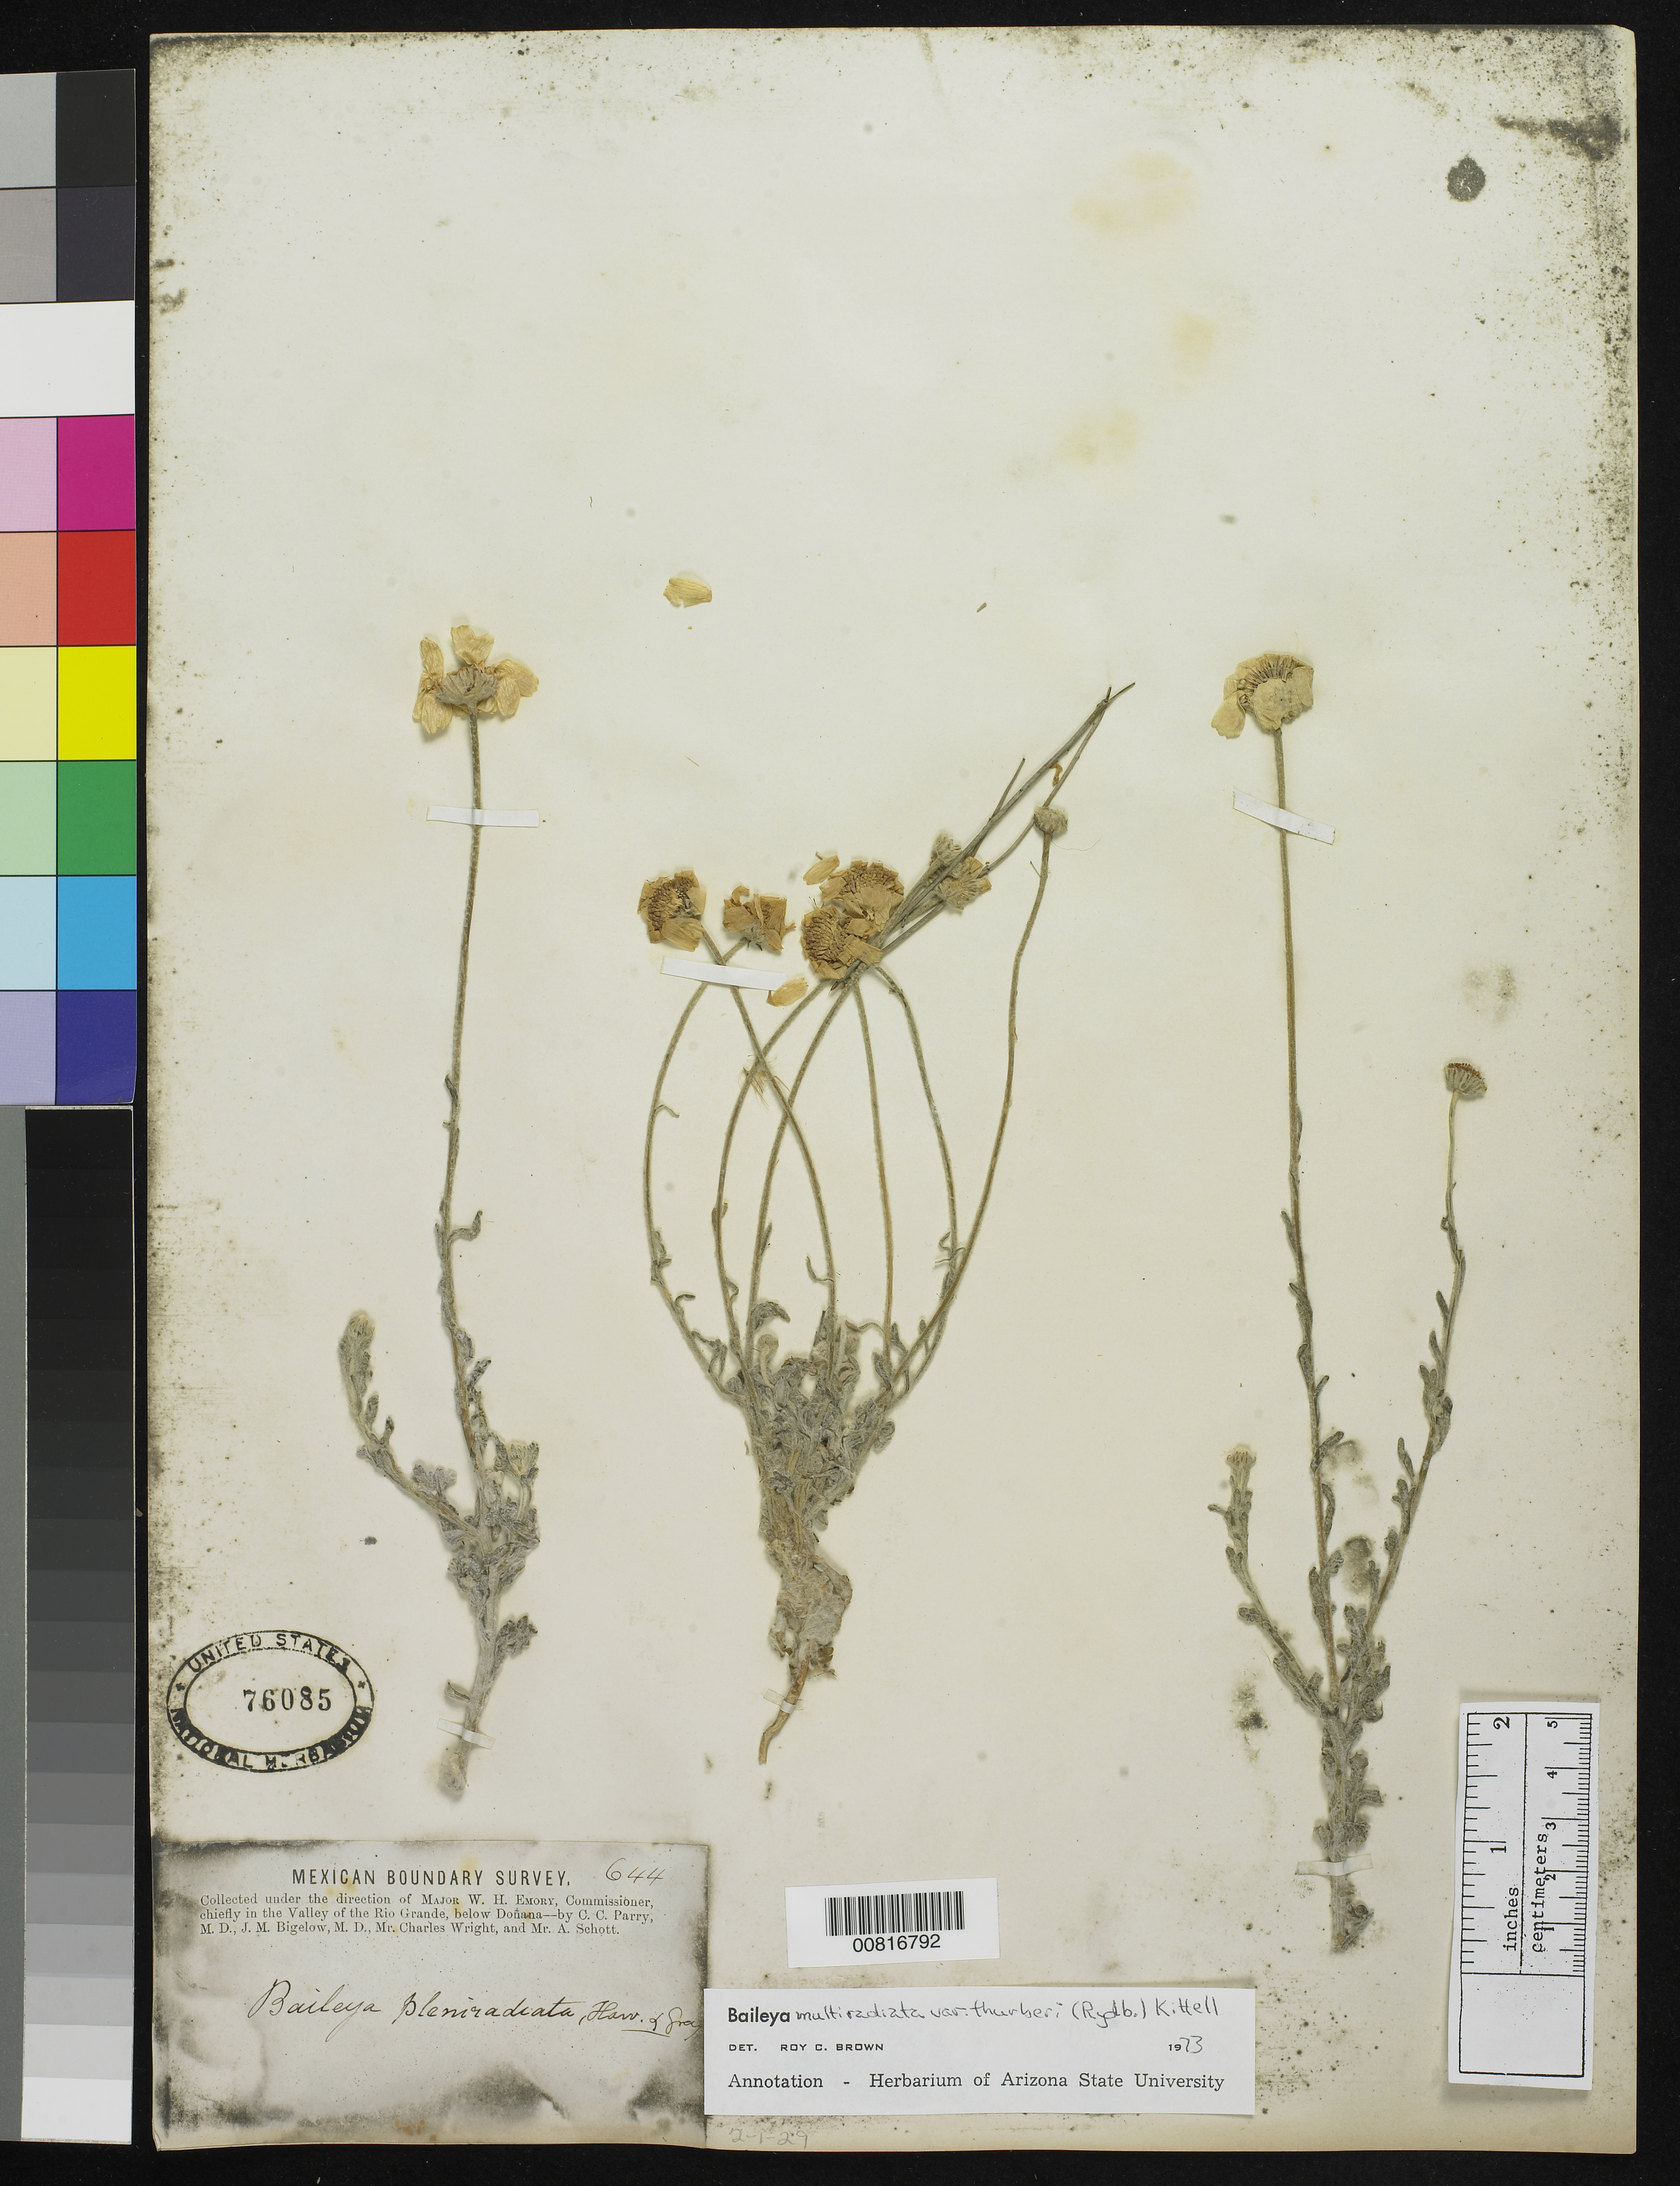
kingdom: Plantae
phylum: Tracheophyta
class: Magnoliopsida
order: Asterales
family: Asteraceae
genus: Baileya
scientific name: Baileya multiradiata var. thurberi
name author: (Rydb.) Kittell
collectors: C. C. Parry, J. M. Bigelow, C. Wright & A. C. V. Schott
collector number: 644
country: United States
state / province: New Mexico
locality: Valley of the Rio Grande, below Doñana, New Mexico.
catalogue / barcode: US 76085